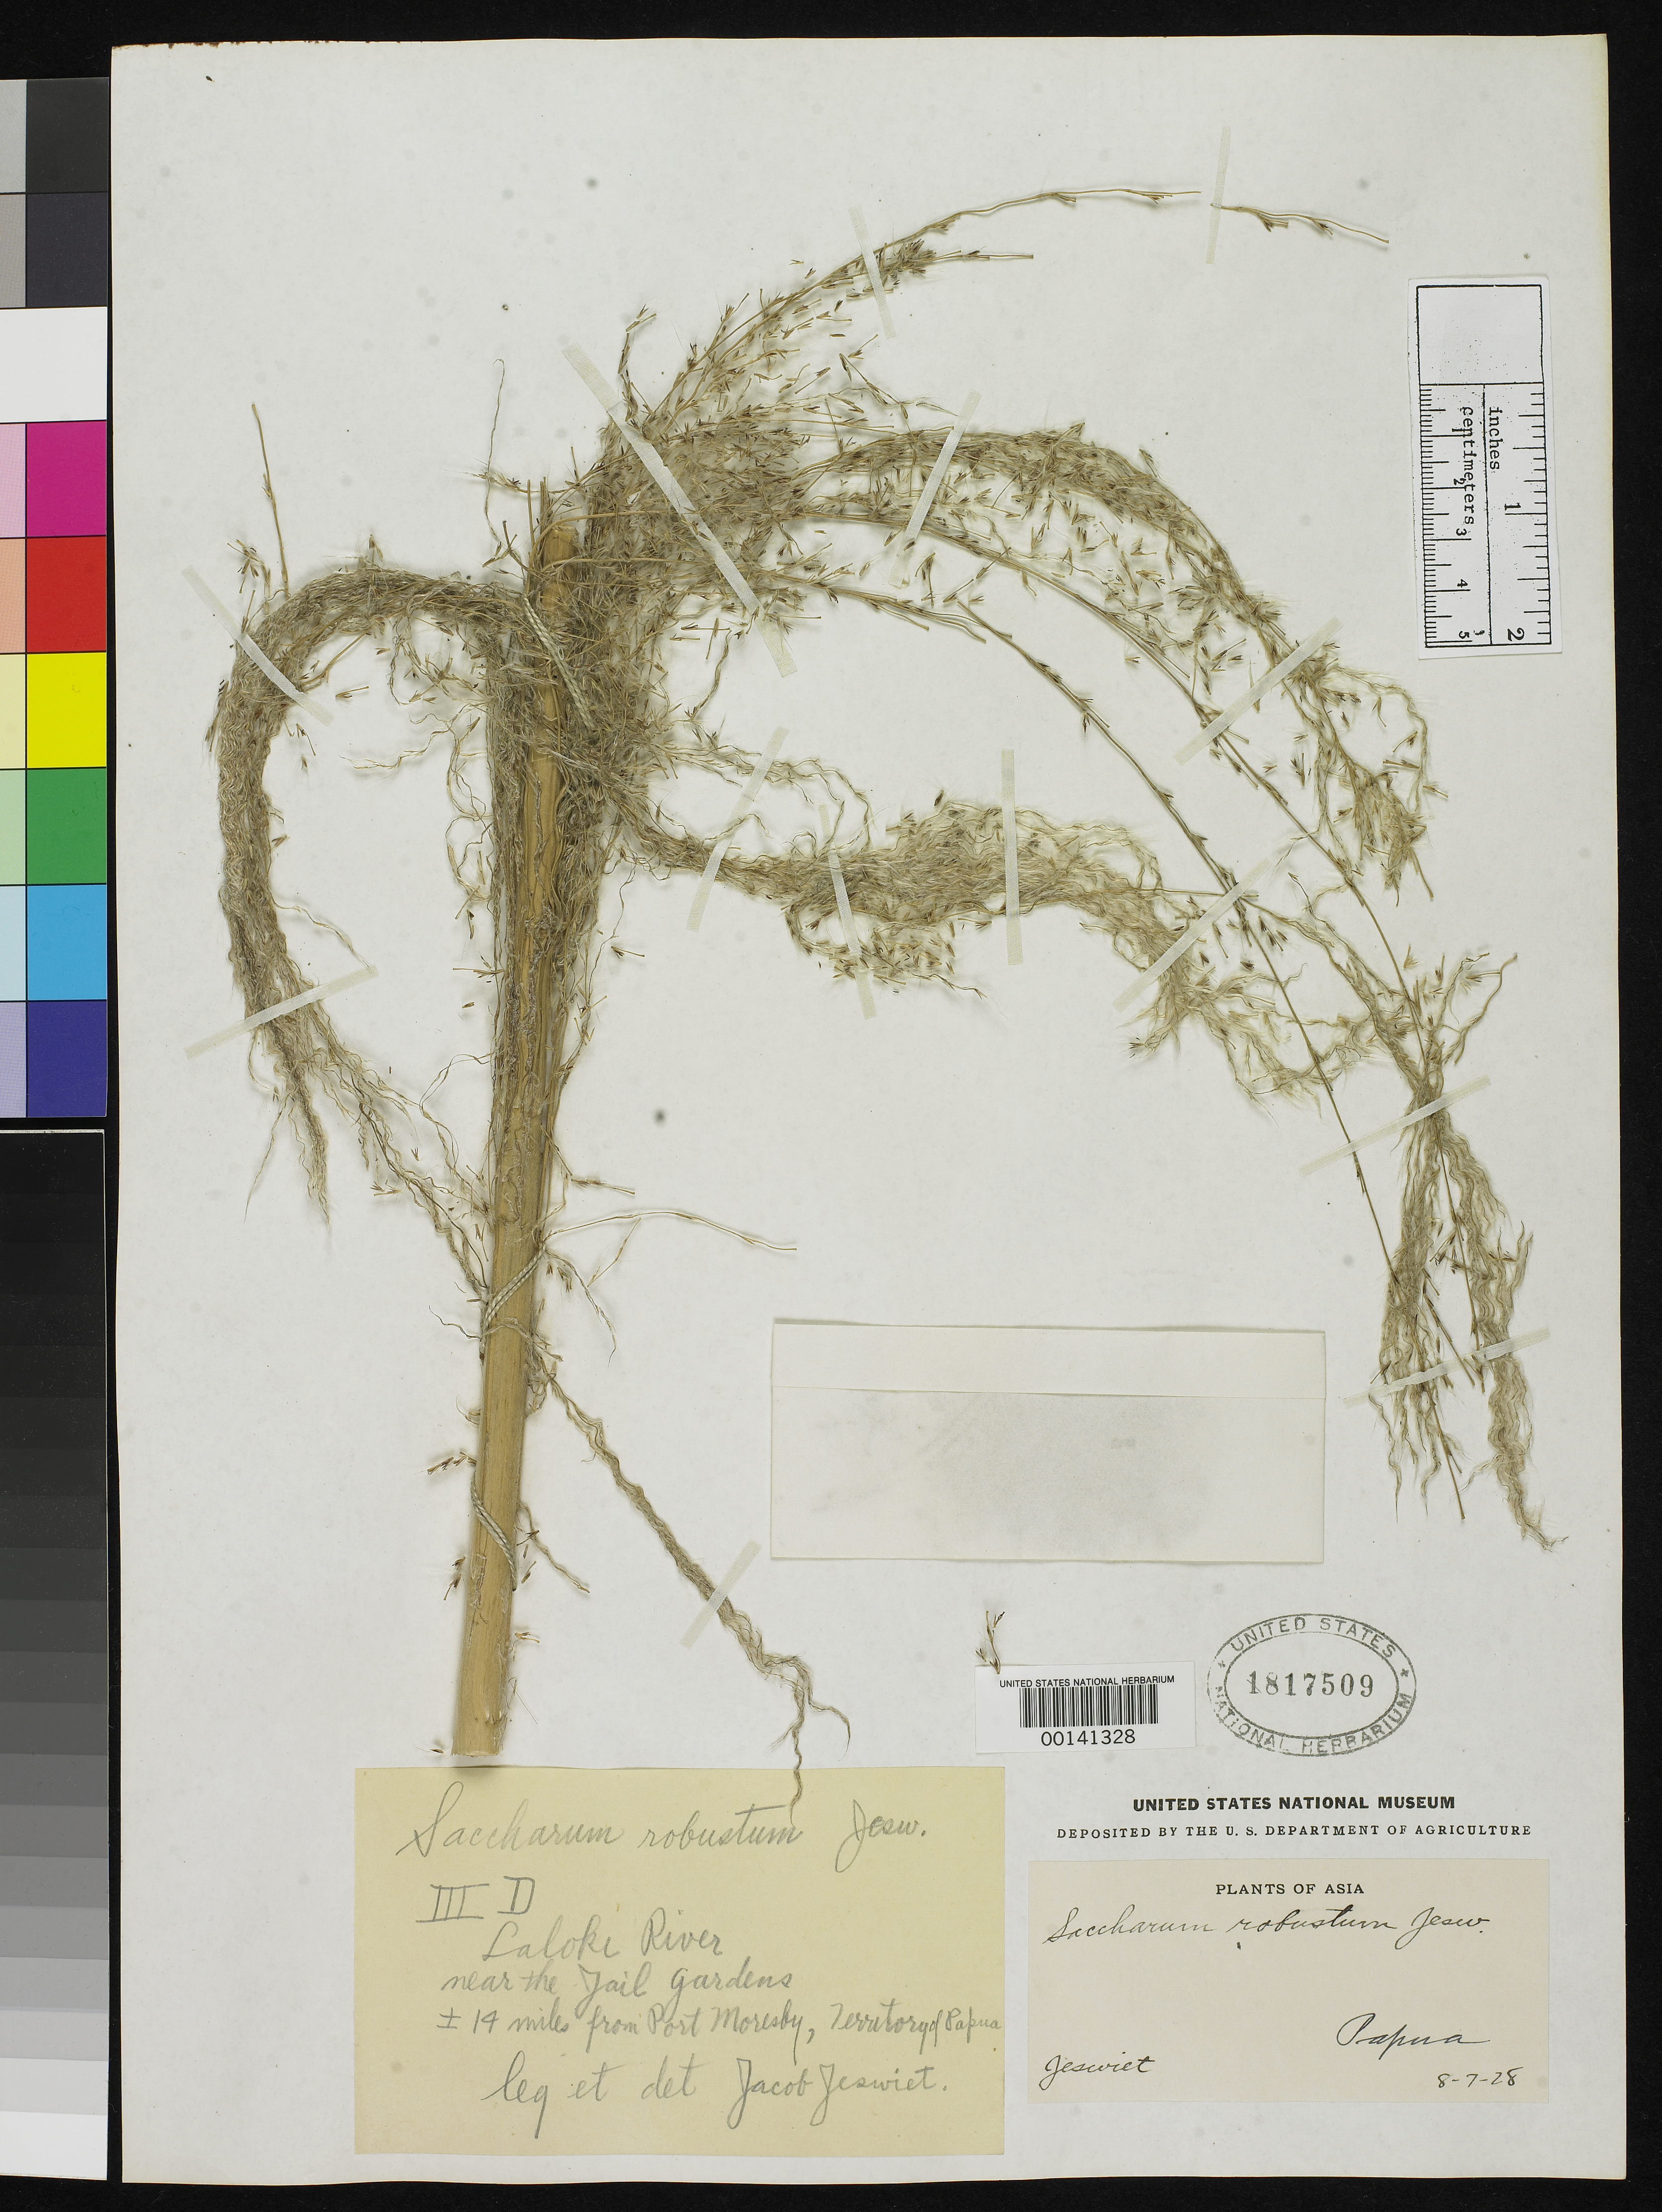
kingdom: Plantae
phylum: Tracheophyta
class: Liliopsida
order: Poales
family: Poaceae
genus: Saccharum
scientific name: Saccharum robustum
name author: Brandes & Jeswiet in Grassl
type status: Holotype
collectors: J. Jeswiet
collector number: III D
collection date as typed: Jun 1928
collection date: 1928-06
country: Papua New Guinea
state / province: Central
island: New Guinea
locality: Ca 14 mi from Port Moresby, Port Moresby, Laloki River.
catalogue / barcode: US 1817509